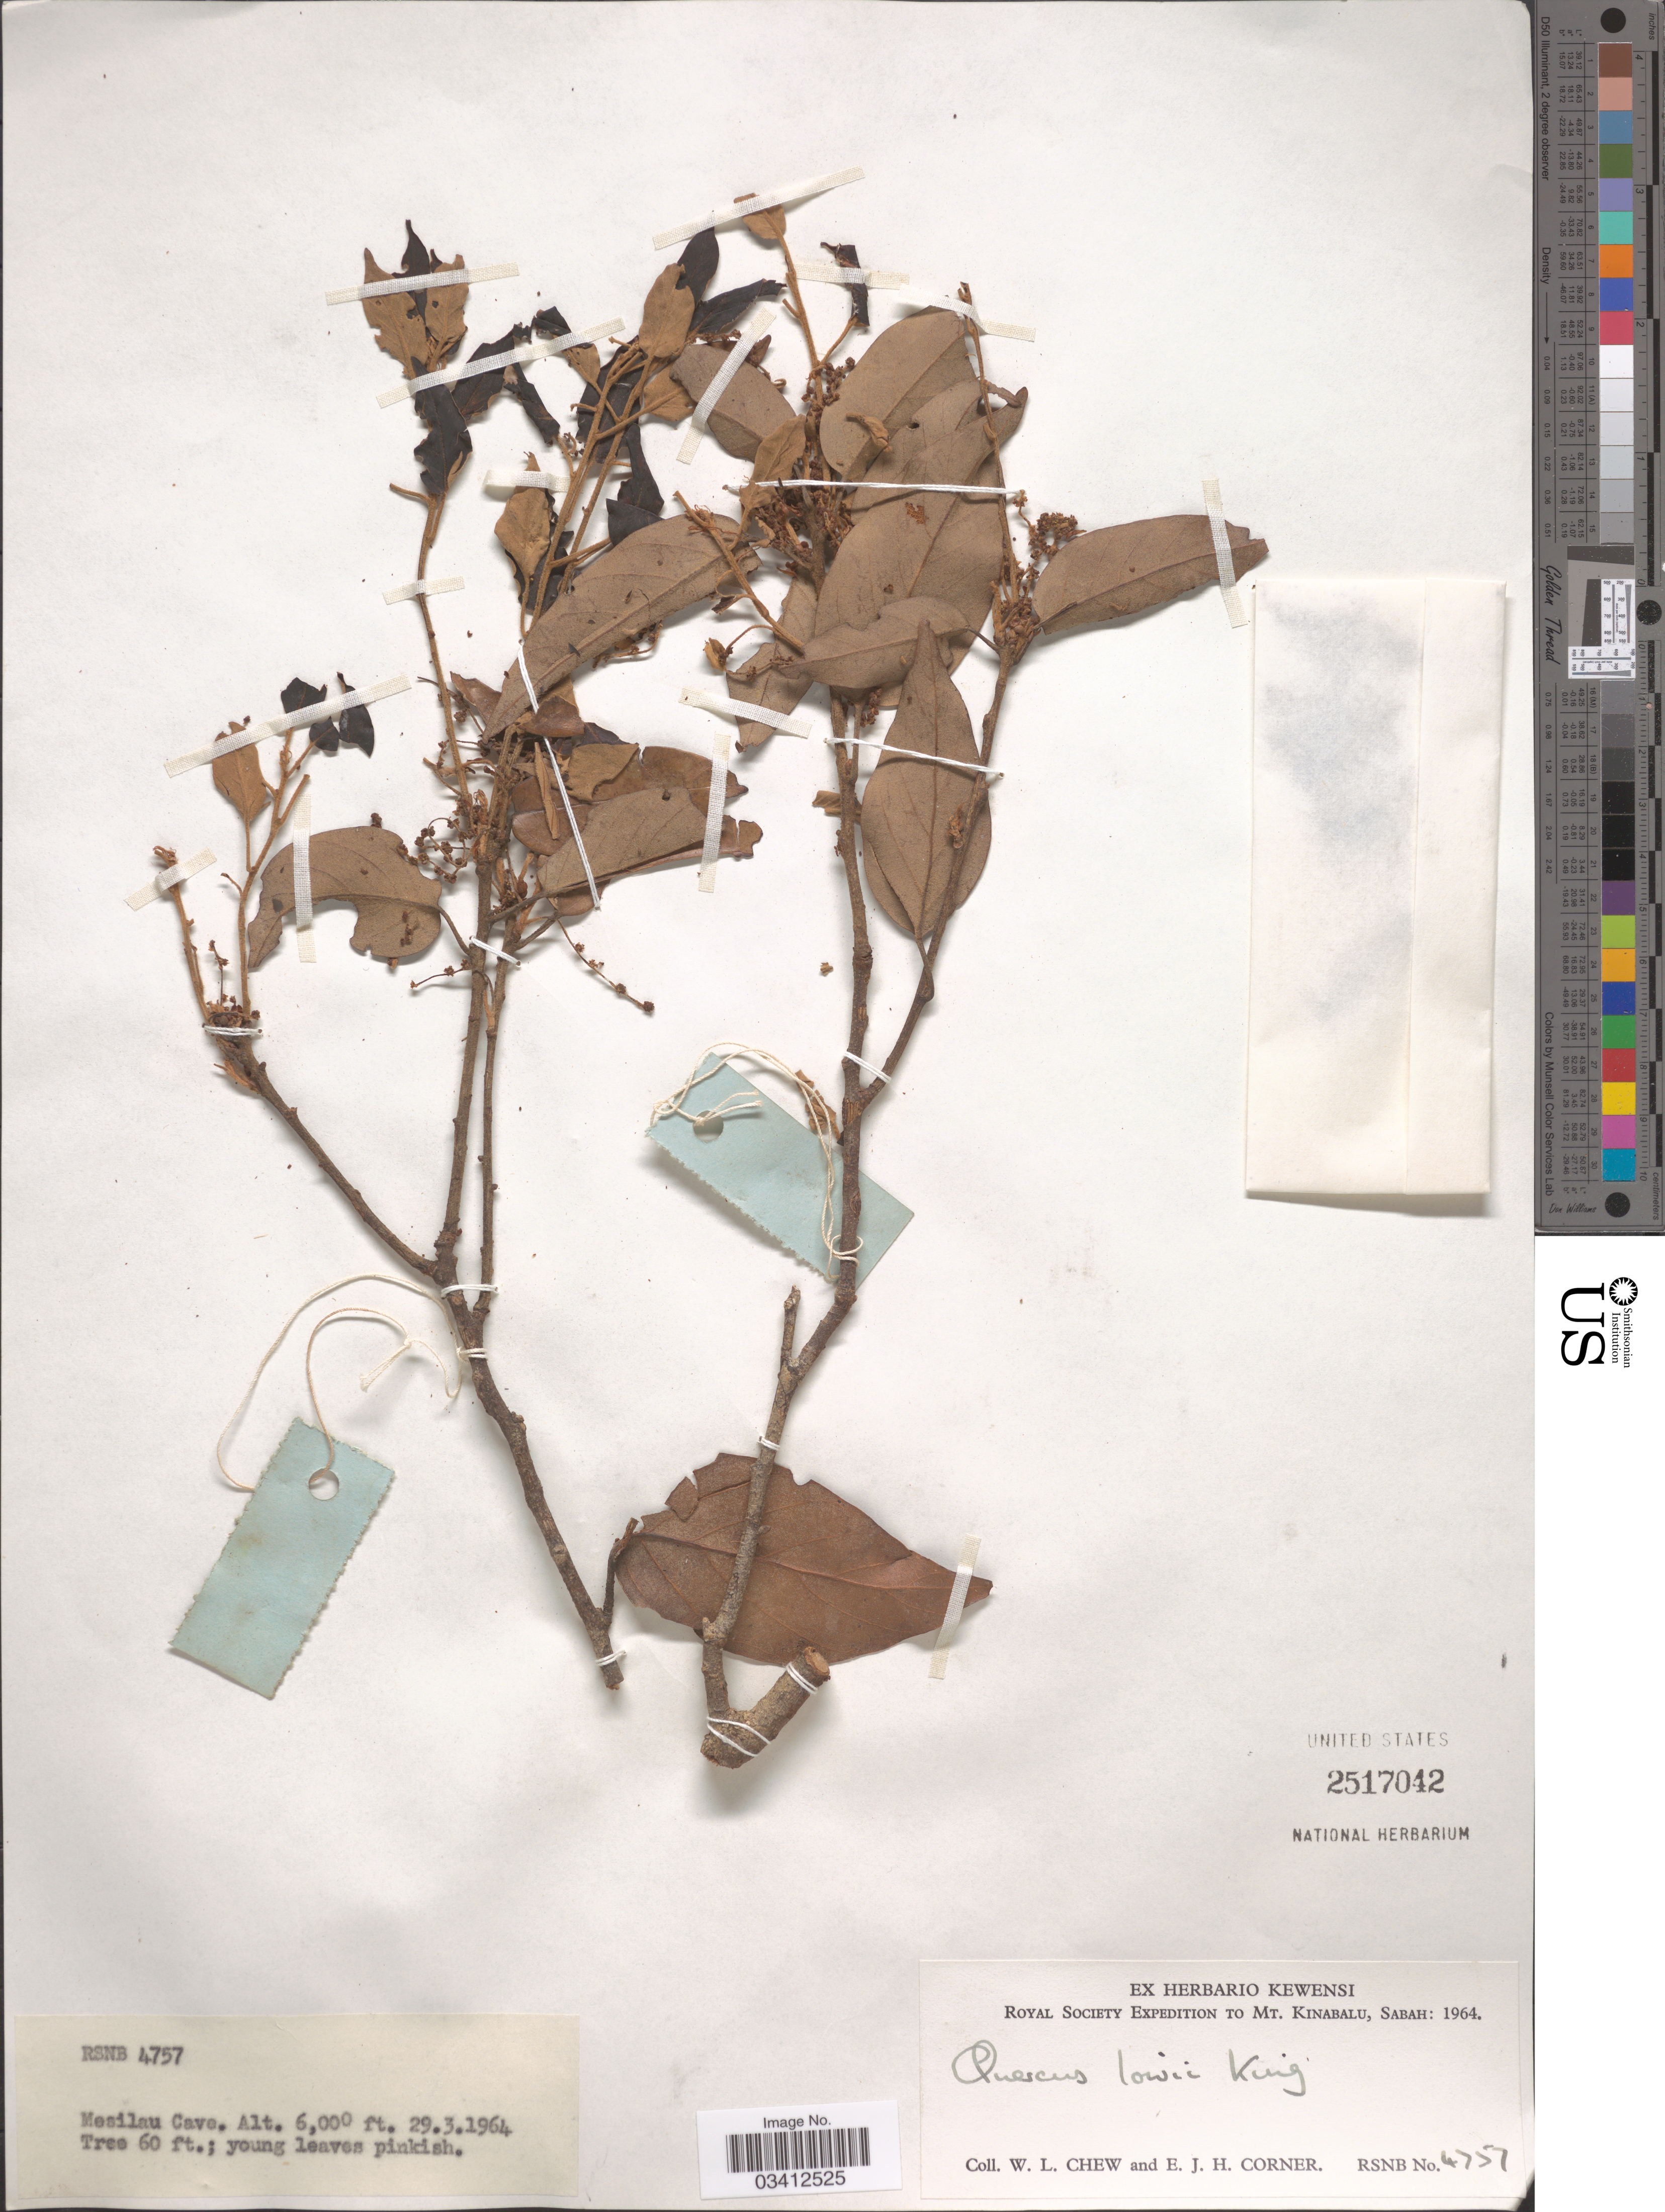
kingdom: Plantae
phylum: Tracheophyta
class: Magnoliopsida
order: Fagales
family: Fagaceae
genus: Quercus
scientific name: Quercus lowii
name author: King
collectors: W. Chew & E. Corner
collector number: RSNB 4757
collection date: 1964-03-29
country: Malaysia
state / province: Sabah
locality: Mesilau Cave. Mt. Kinabalu.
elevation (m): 1829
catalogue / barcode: US 2517042